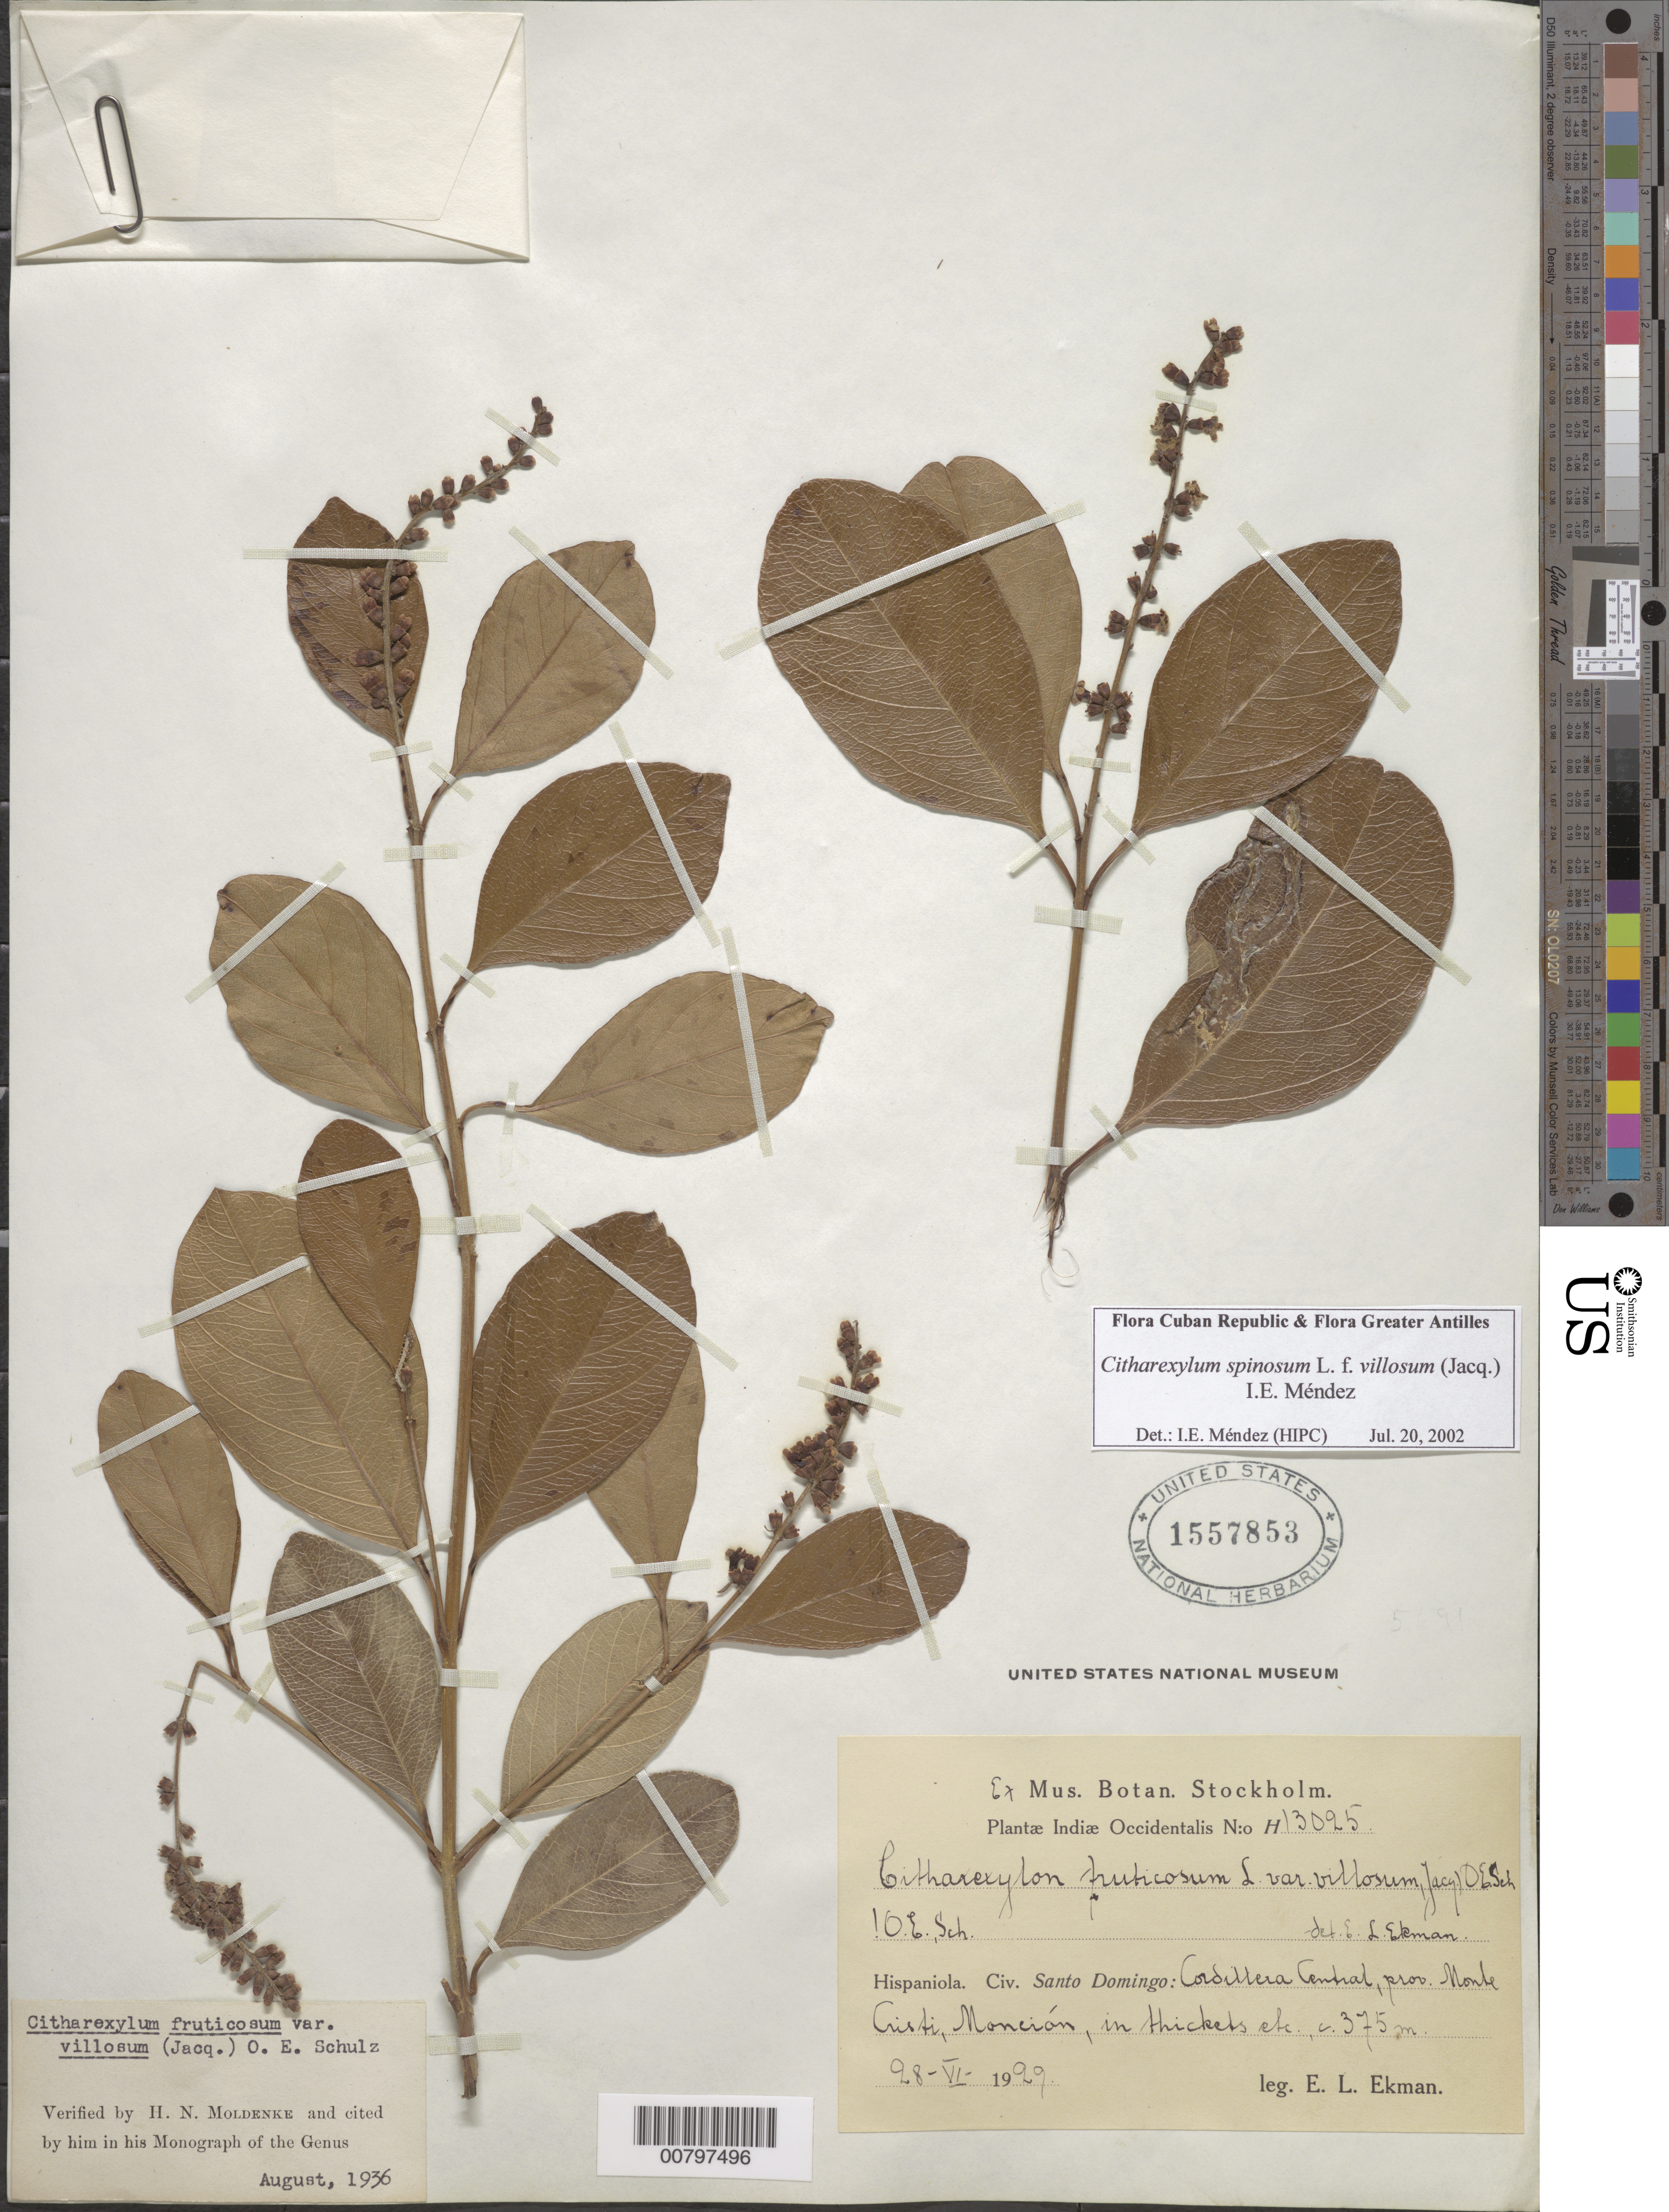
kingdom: Plantae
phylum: Tracheophyta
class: Magnoliopsida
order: Lamiales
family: Verbenaceae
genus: Citharexylum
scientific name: Citharexylum spinosum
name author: L.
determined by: Méndez, Isidro E., (HIPC)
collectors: E. L. Ekman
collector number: H 13025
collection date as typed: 28 Jul 1929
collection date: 1929-07-28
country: Dominican Republic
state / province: Monte Cristi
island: Hispaniola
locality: Cordillera Central, Moncion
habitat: In thickets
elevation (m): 375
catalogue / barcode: US 1557853